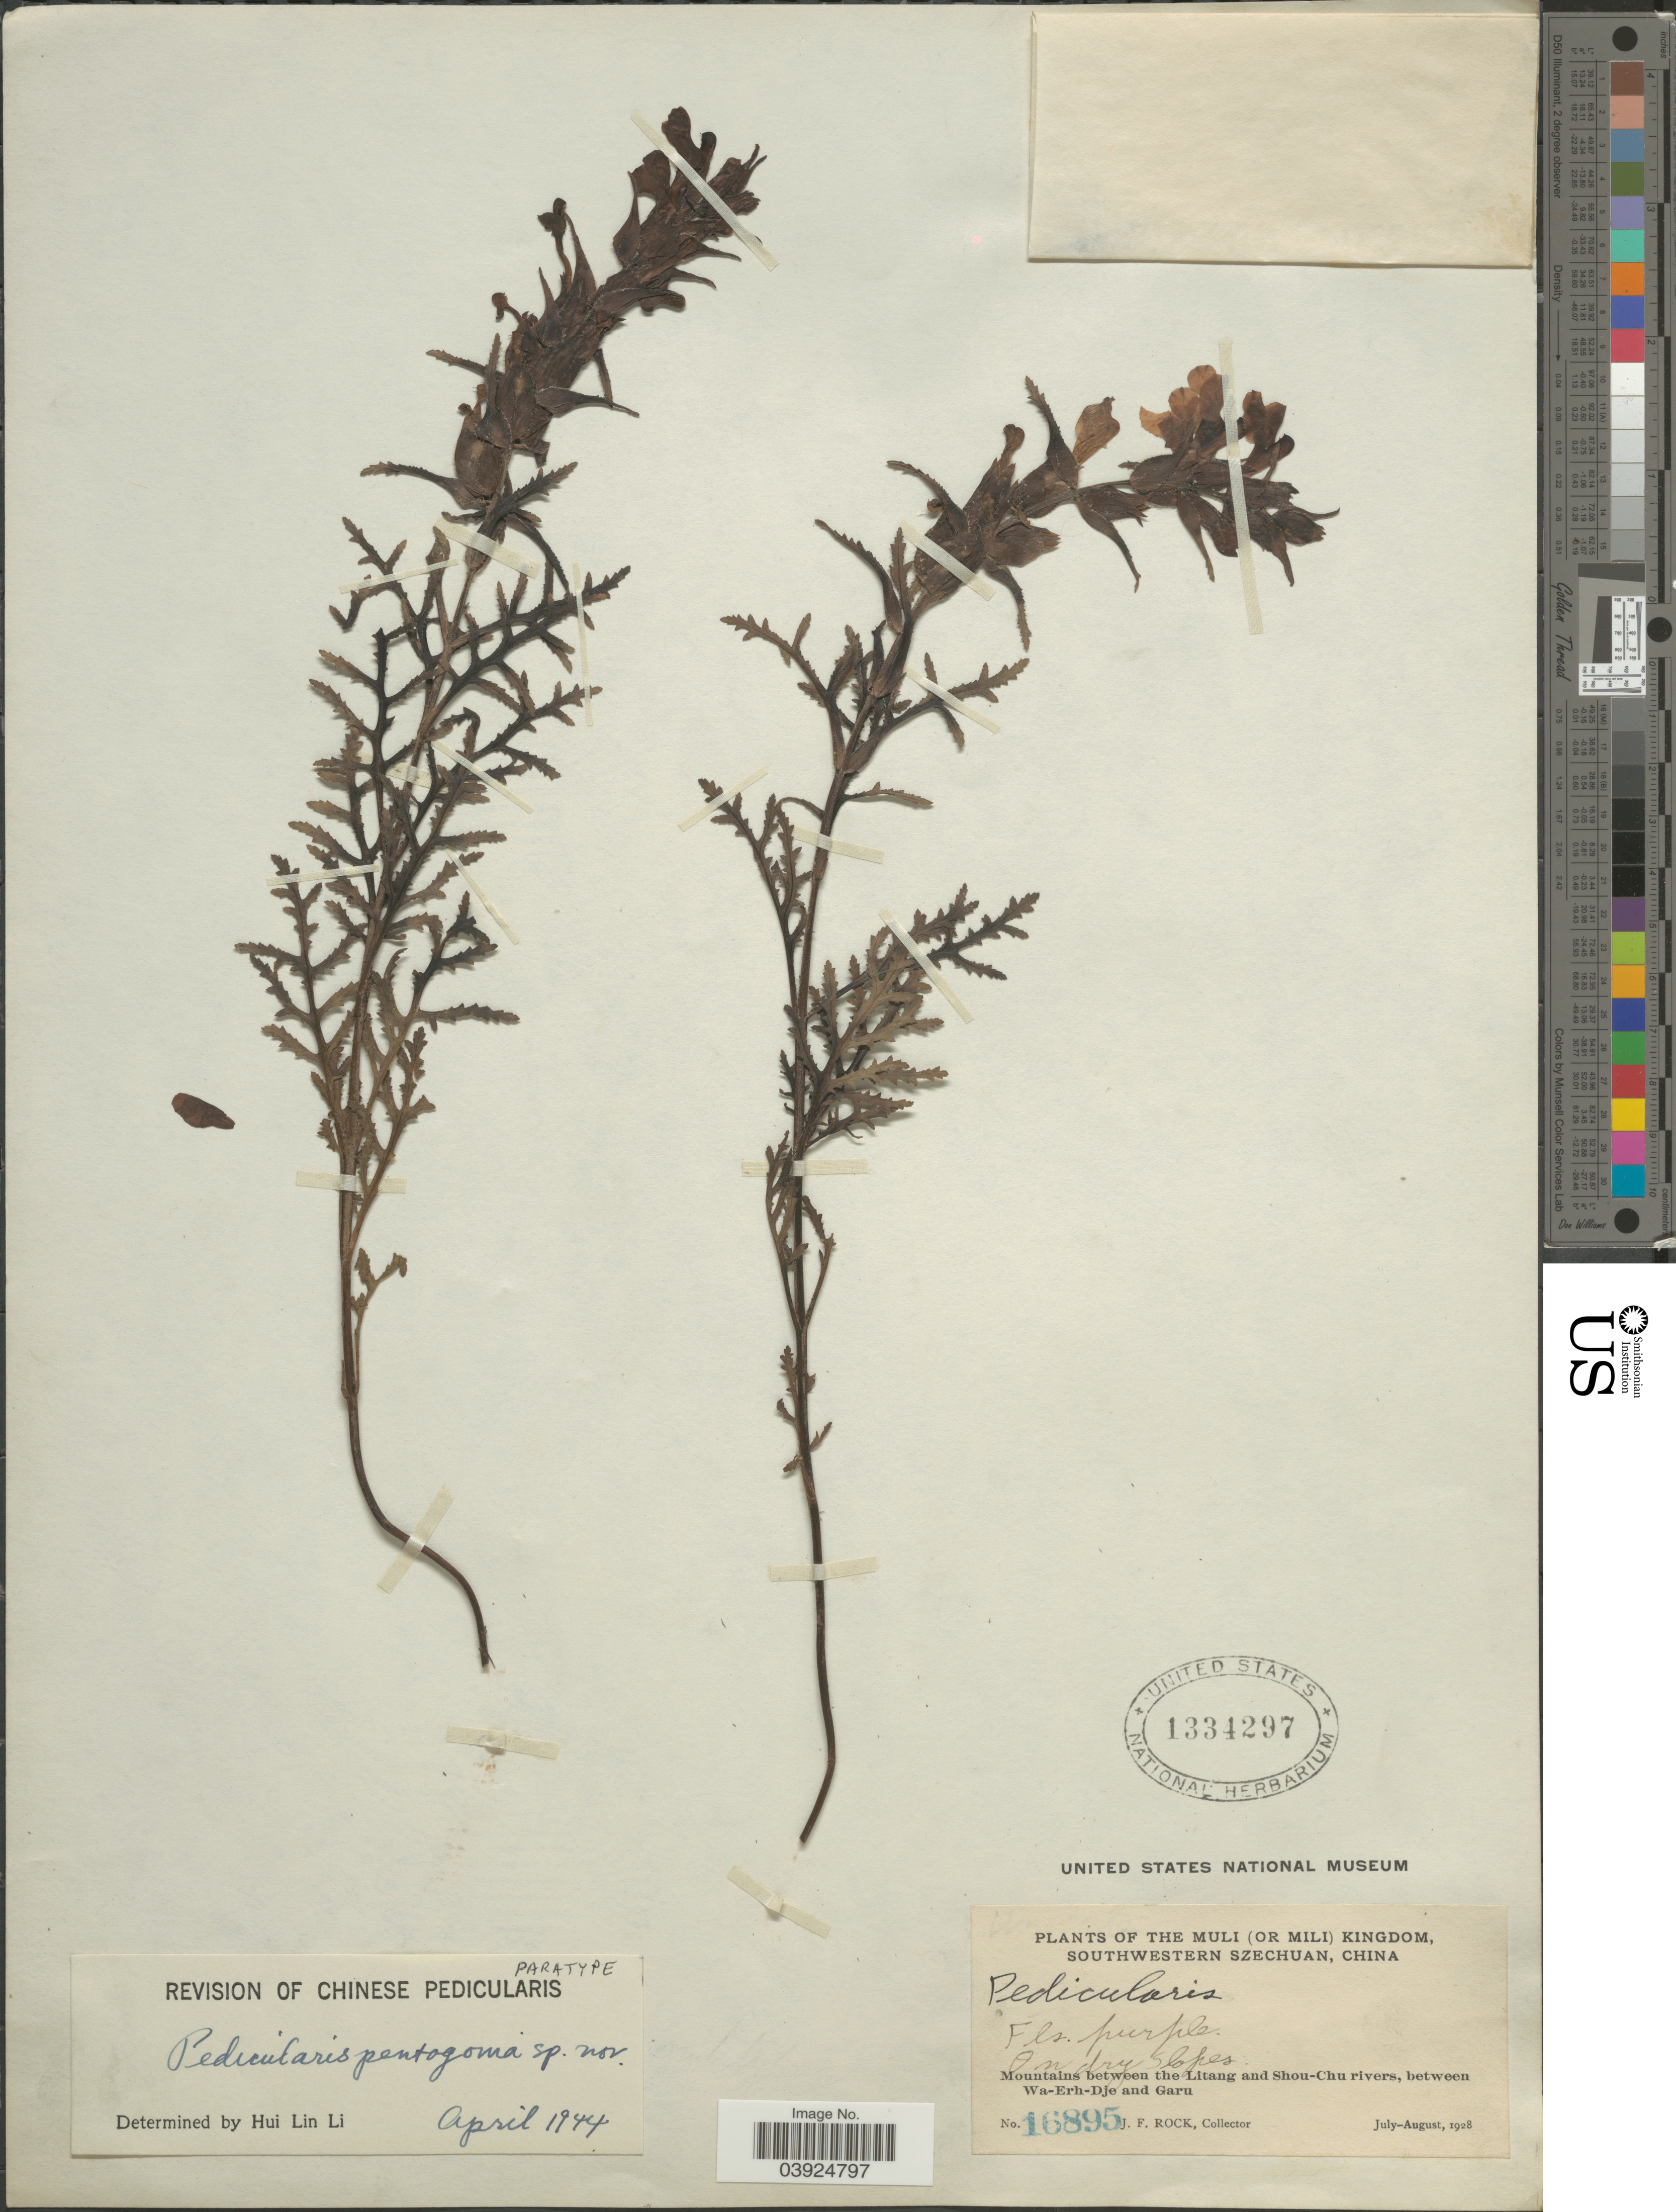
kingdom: Plantae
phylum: Tracheophyta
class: Magnoliopsida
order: Lamiales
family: Orobanchaceae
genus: Pedicularis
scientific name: Pedicularis pentagona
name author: H.L. Li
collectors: J. Rock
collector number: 16895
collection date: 1928-07/1928-08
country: China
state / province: Sichuan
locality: The Muli (or Mili) Kingdom, Southwestern Szechuan. Mountains between the Litang and Shou-Chu rivers, between Wa-Erh-Dje and Garu.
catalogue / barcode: US 1334297